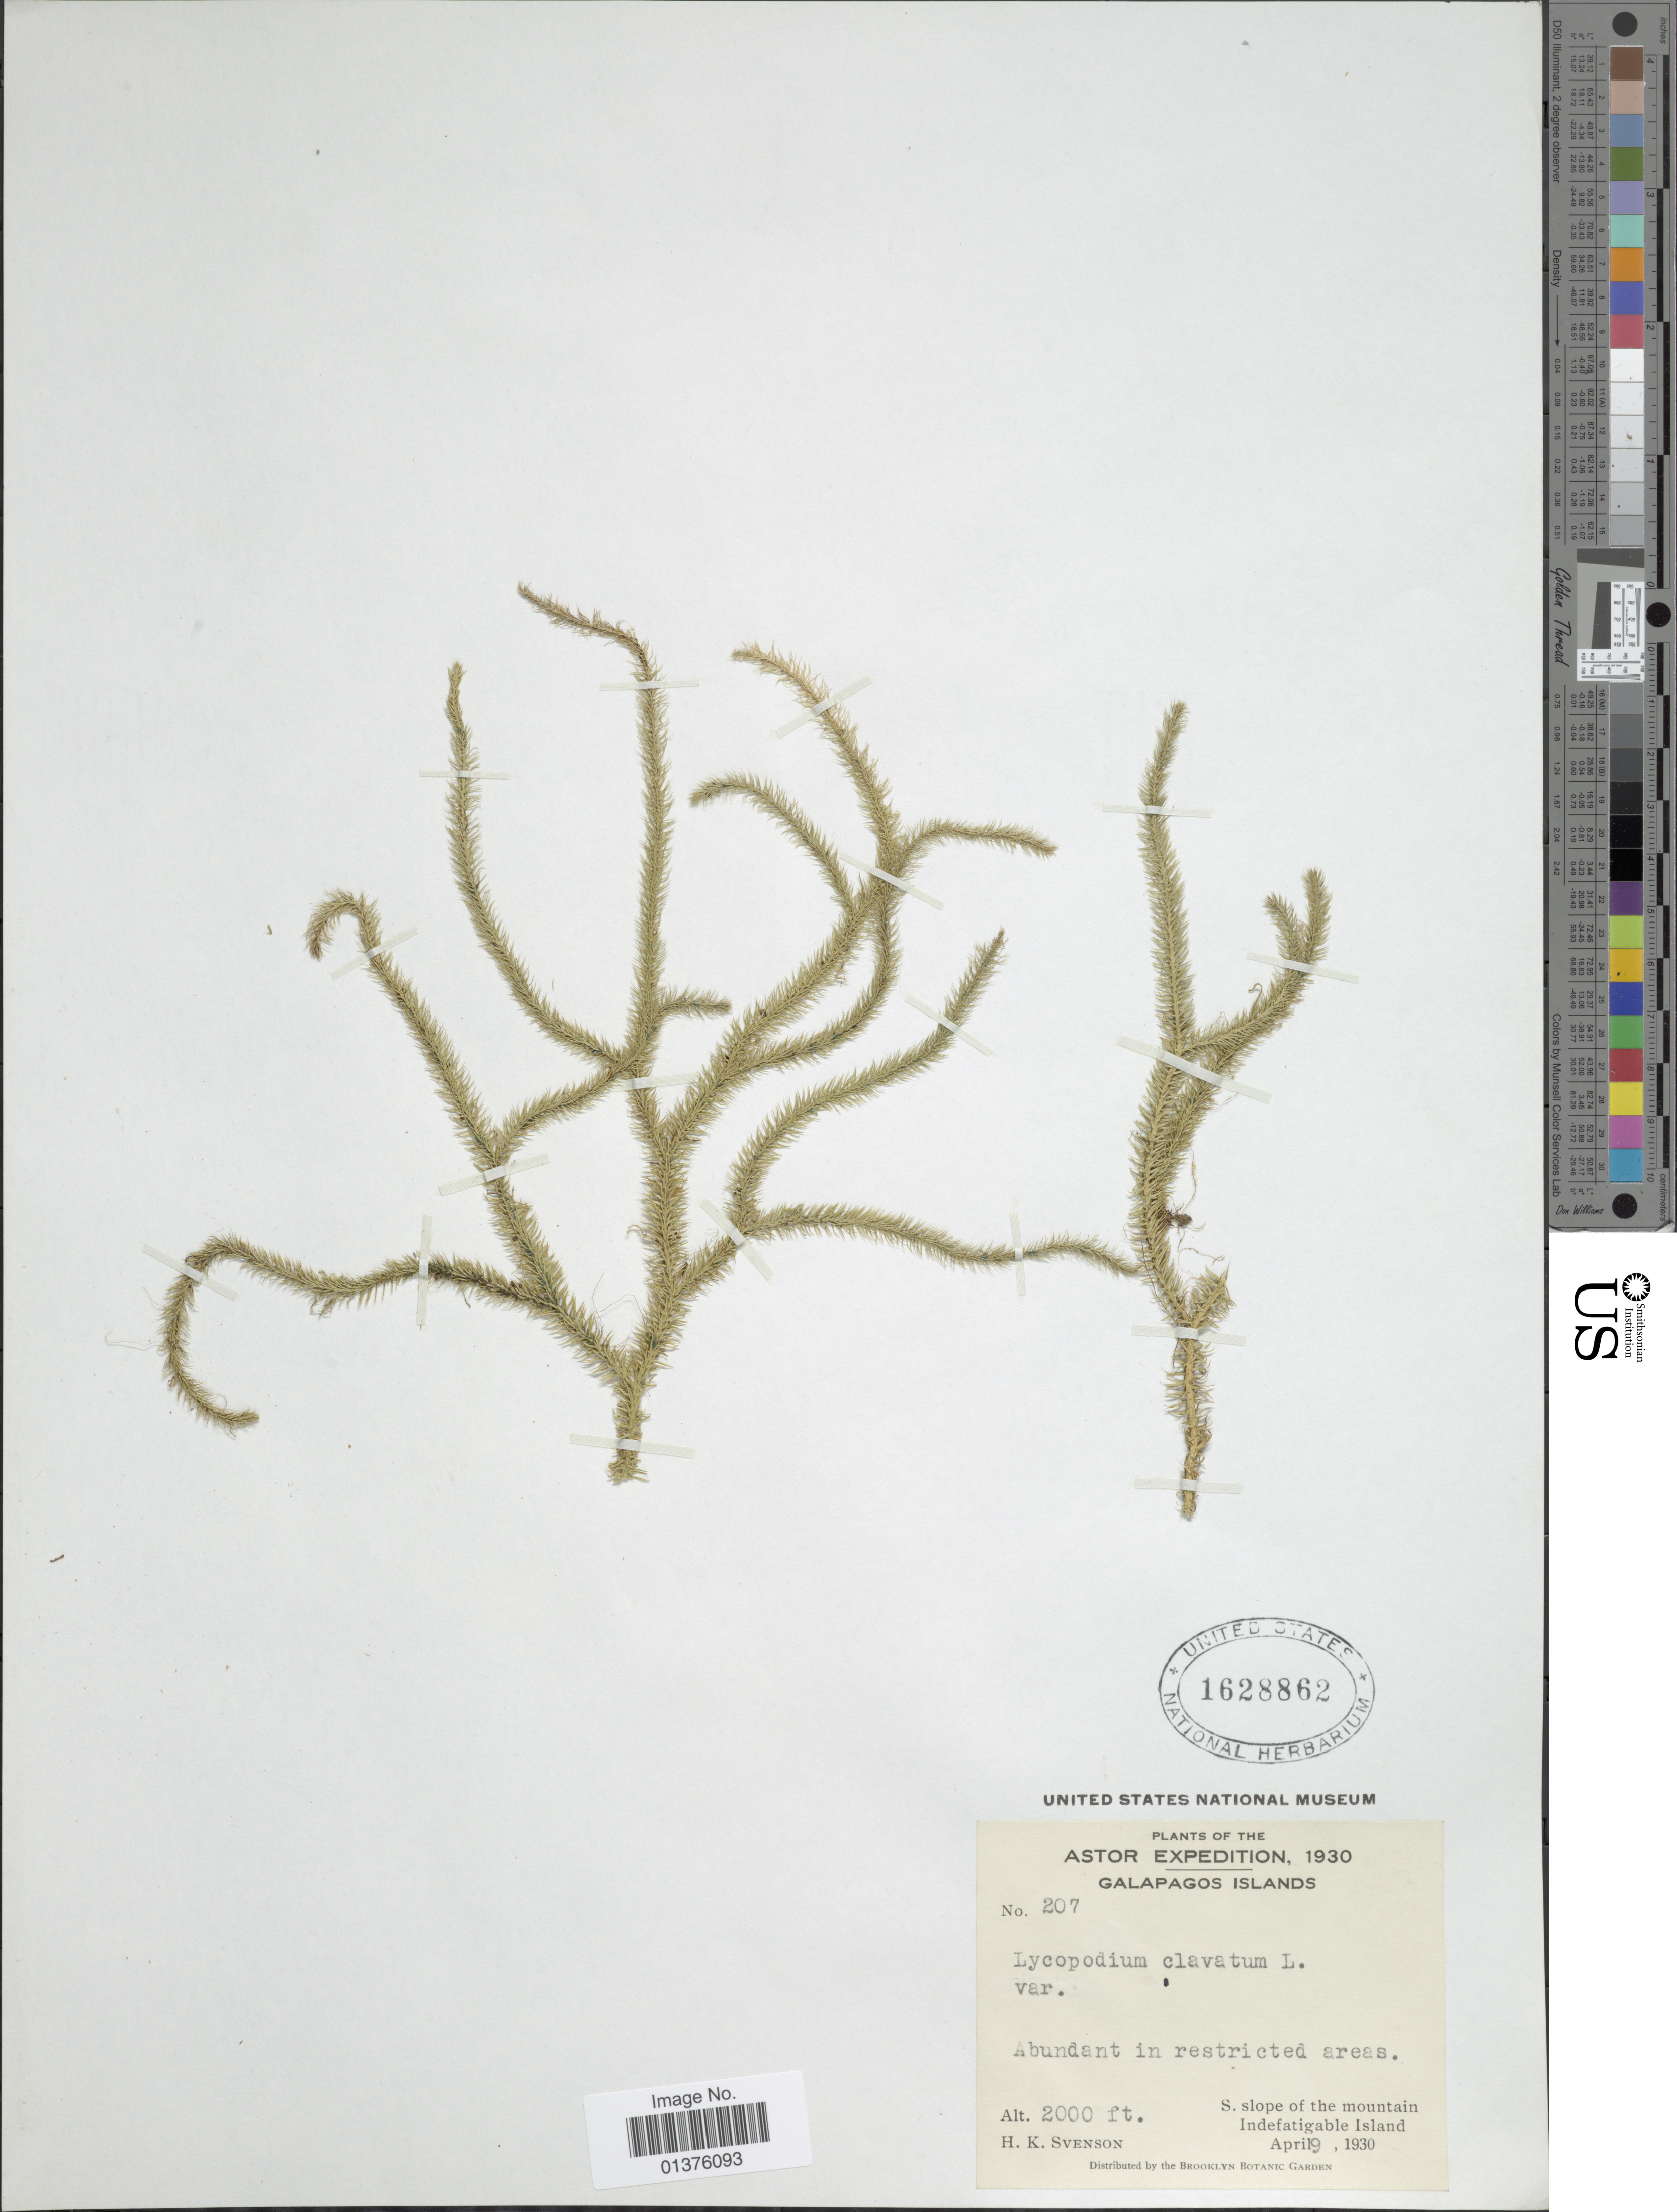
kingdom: Plantae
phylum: Tracheophyta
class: Lycopodiopsida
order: Lycopodiales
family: Lycopodiaceae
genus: Lycopodium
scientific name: Lycopodium clavatum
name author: L.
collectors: H. K. Svenson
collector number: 207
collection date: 1930-04-09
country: Ecuador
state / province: Colón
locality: Galapagos Islands, S. slope of the mountain Indefatigable Island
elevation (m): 610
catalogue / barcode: US 1628862